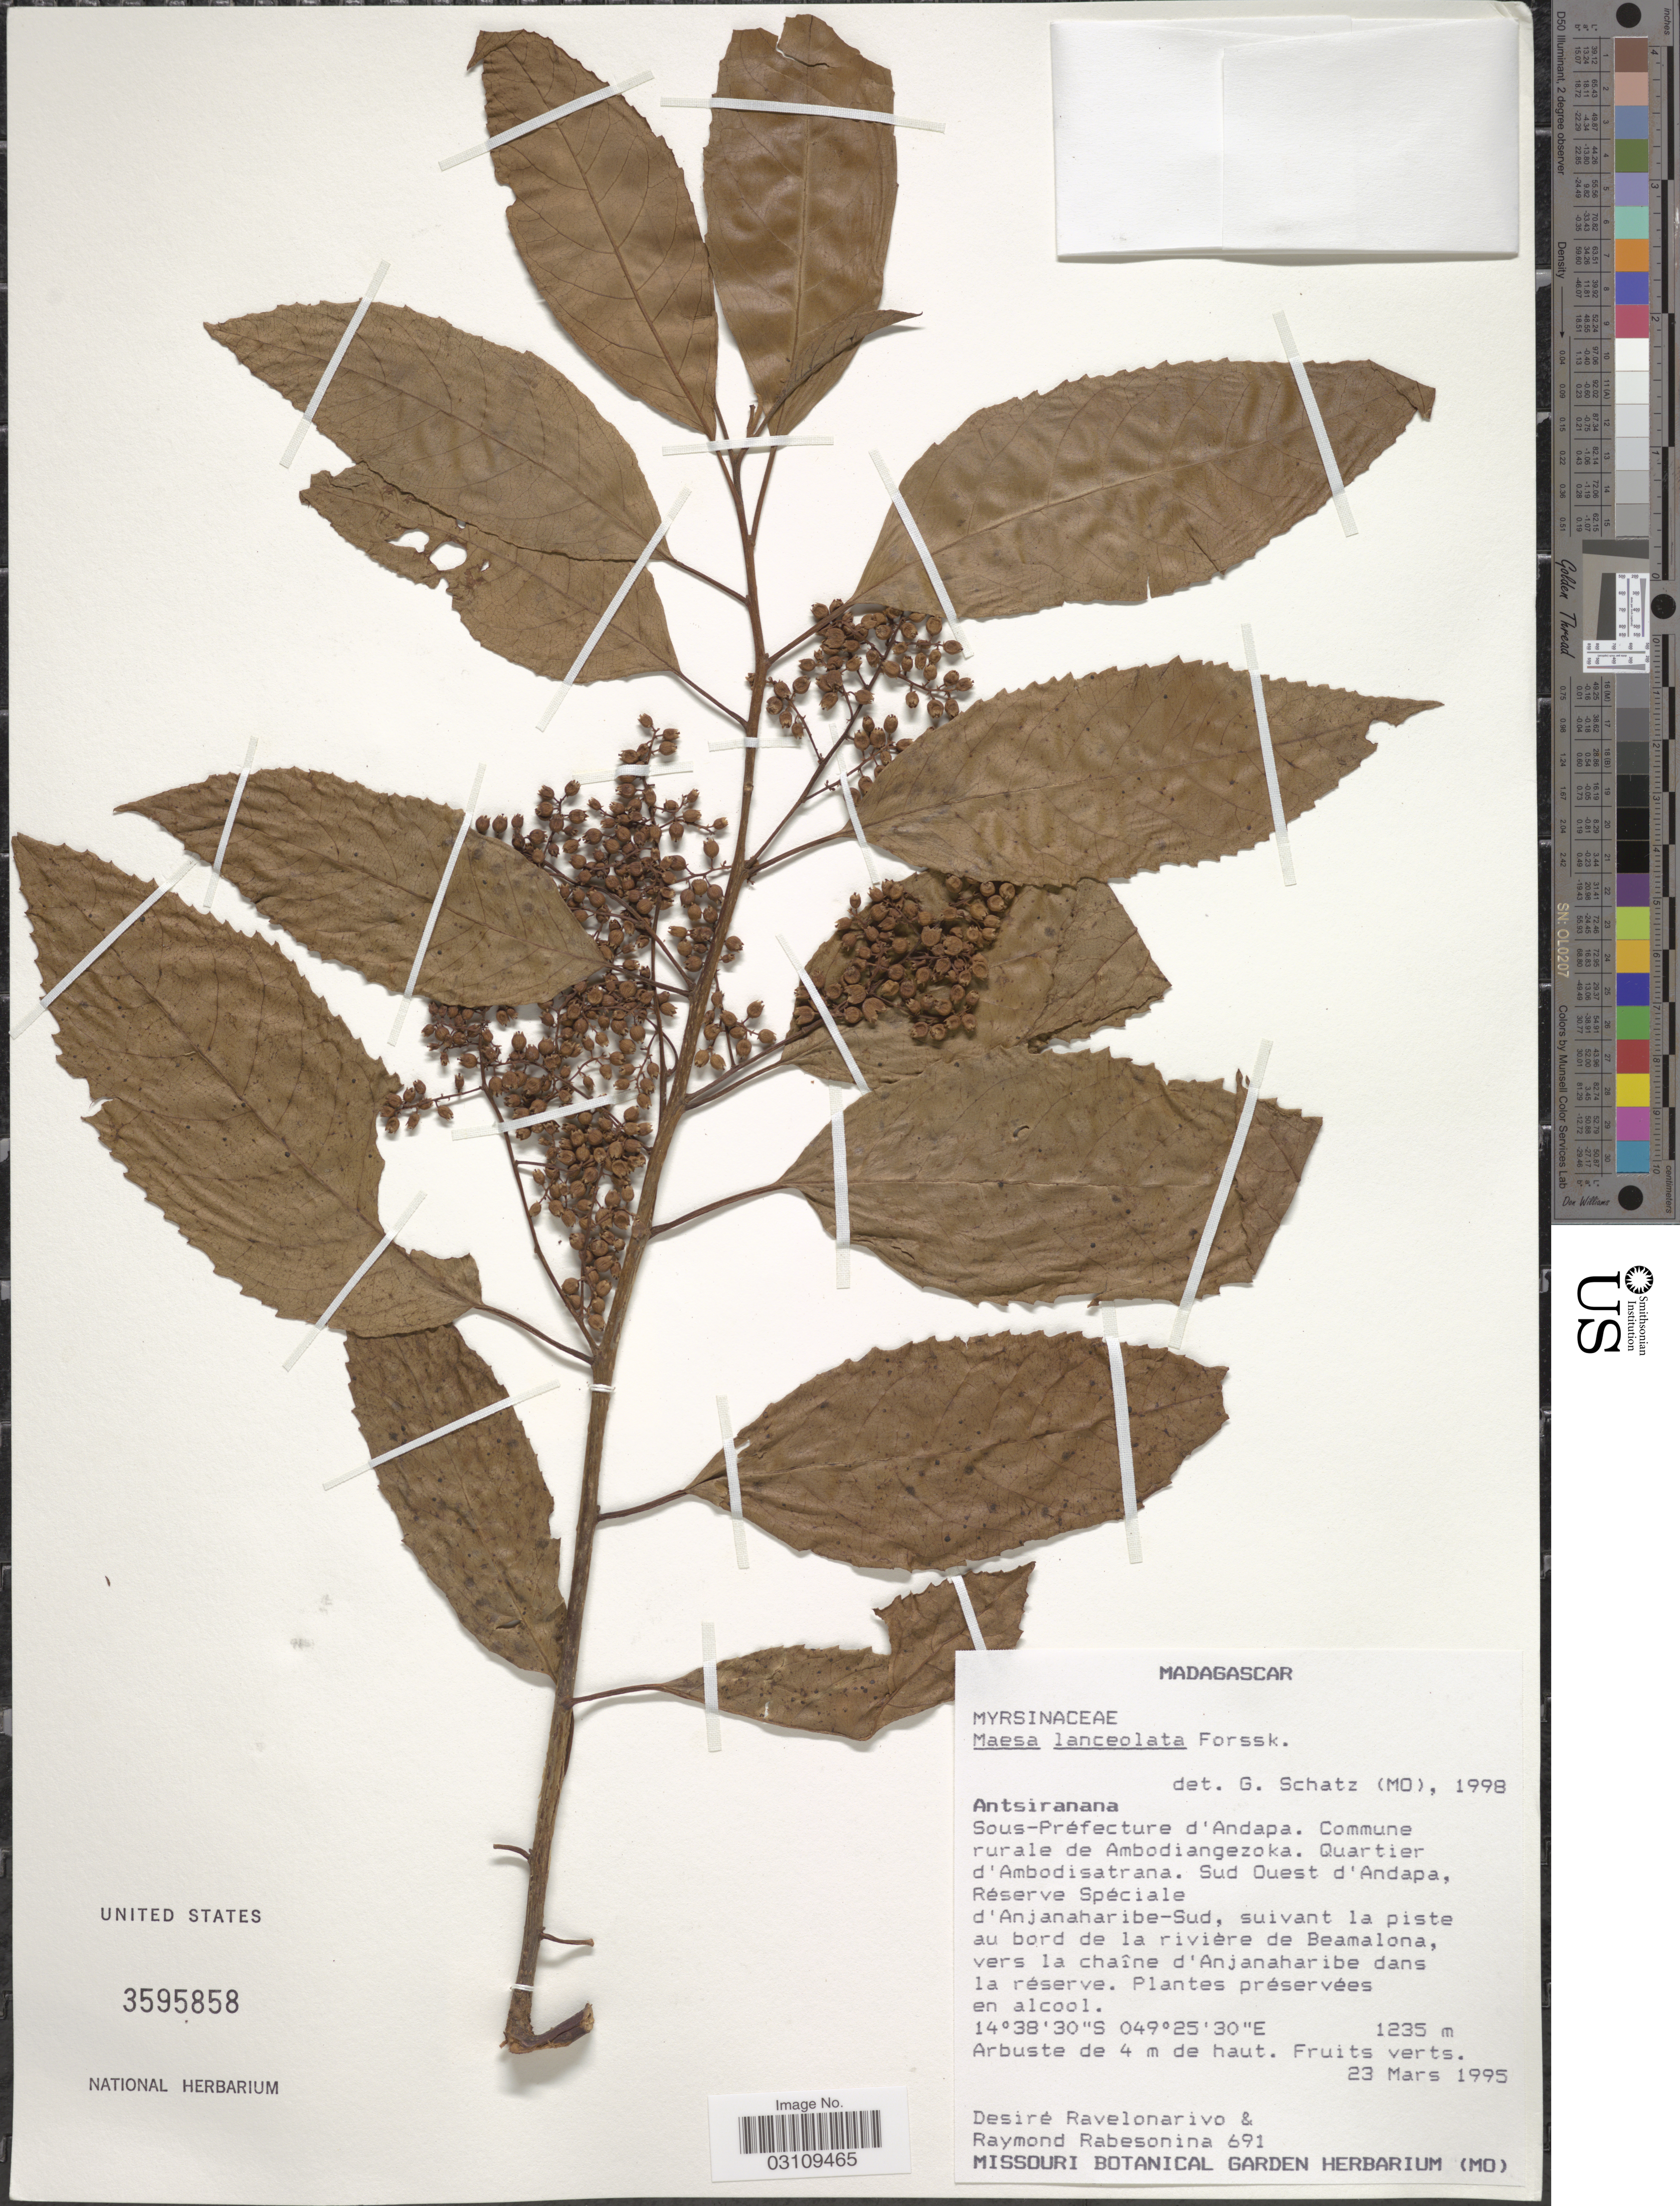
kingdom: Plantae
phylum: Tracheophyta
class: Magnoliopsida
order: Ericales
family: Primulaceae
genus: Maesa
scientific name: Maesa lanceolata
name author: Forssk.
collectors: D. Ravelonarivo & R. Rabesonina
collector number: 691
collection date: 1995-03-23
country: Madagascar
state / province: Sava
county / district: Andapa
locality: Sous-Préfecture d'Andapa. Commune rurale de Ambodiangezoka. Quartier d'Ambodisatrana. Sud Ouest d'Andapa, Réserve Spéciale d'Anjanaharibe-Sud, suivant la piste au bord de la riviére de Beamalona, vers la chaîne d'Anjanaharibe dans la réserve.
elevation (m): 1235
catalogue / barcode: US 3595858